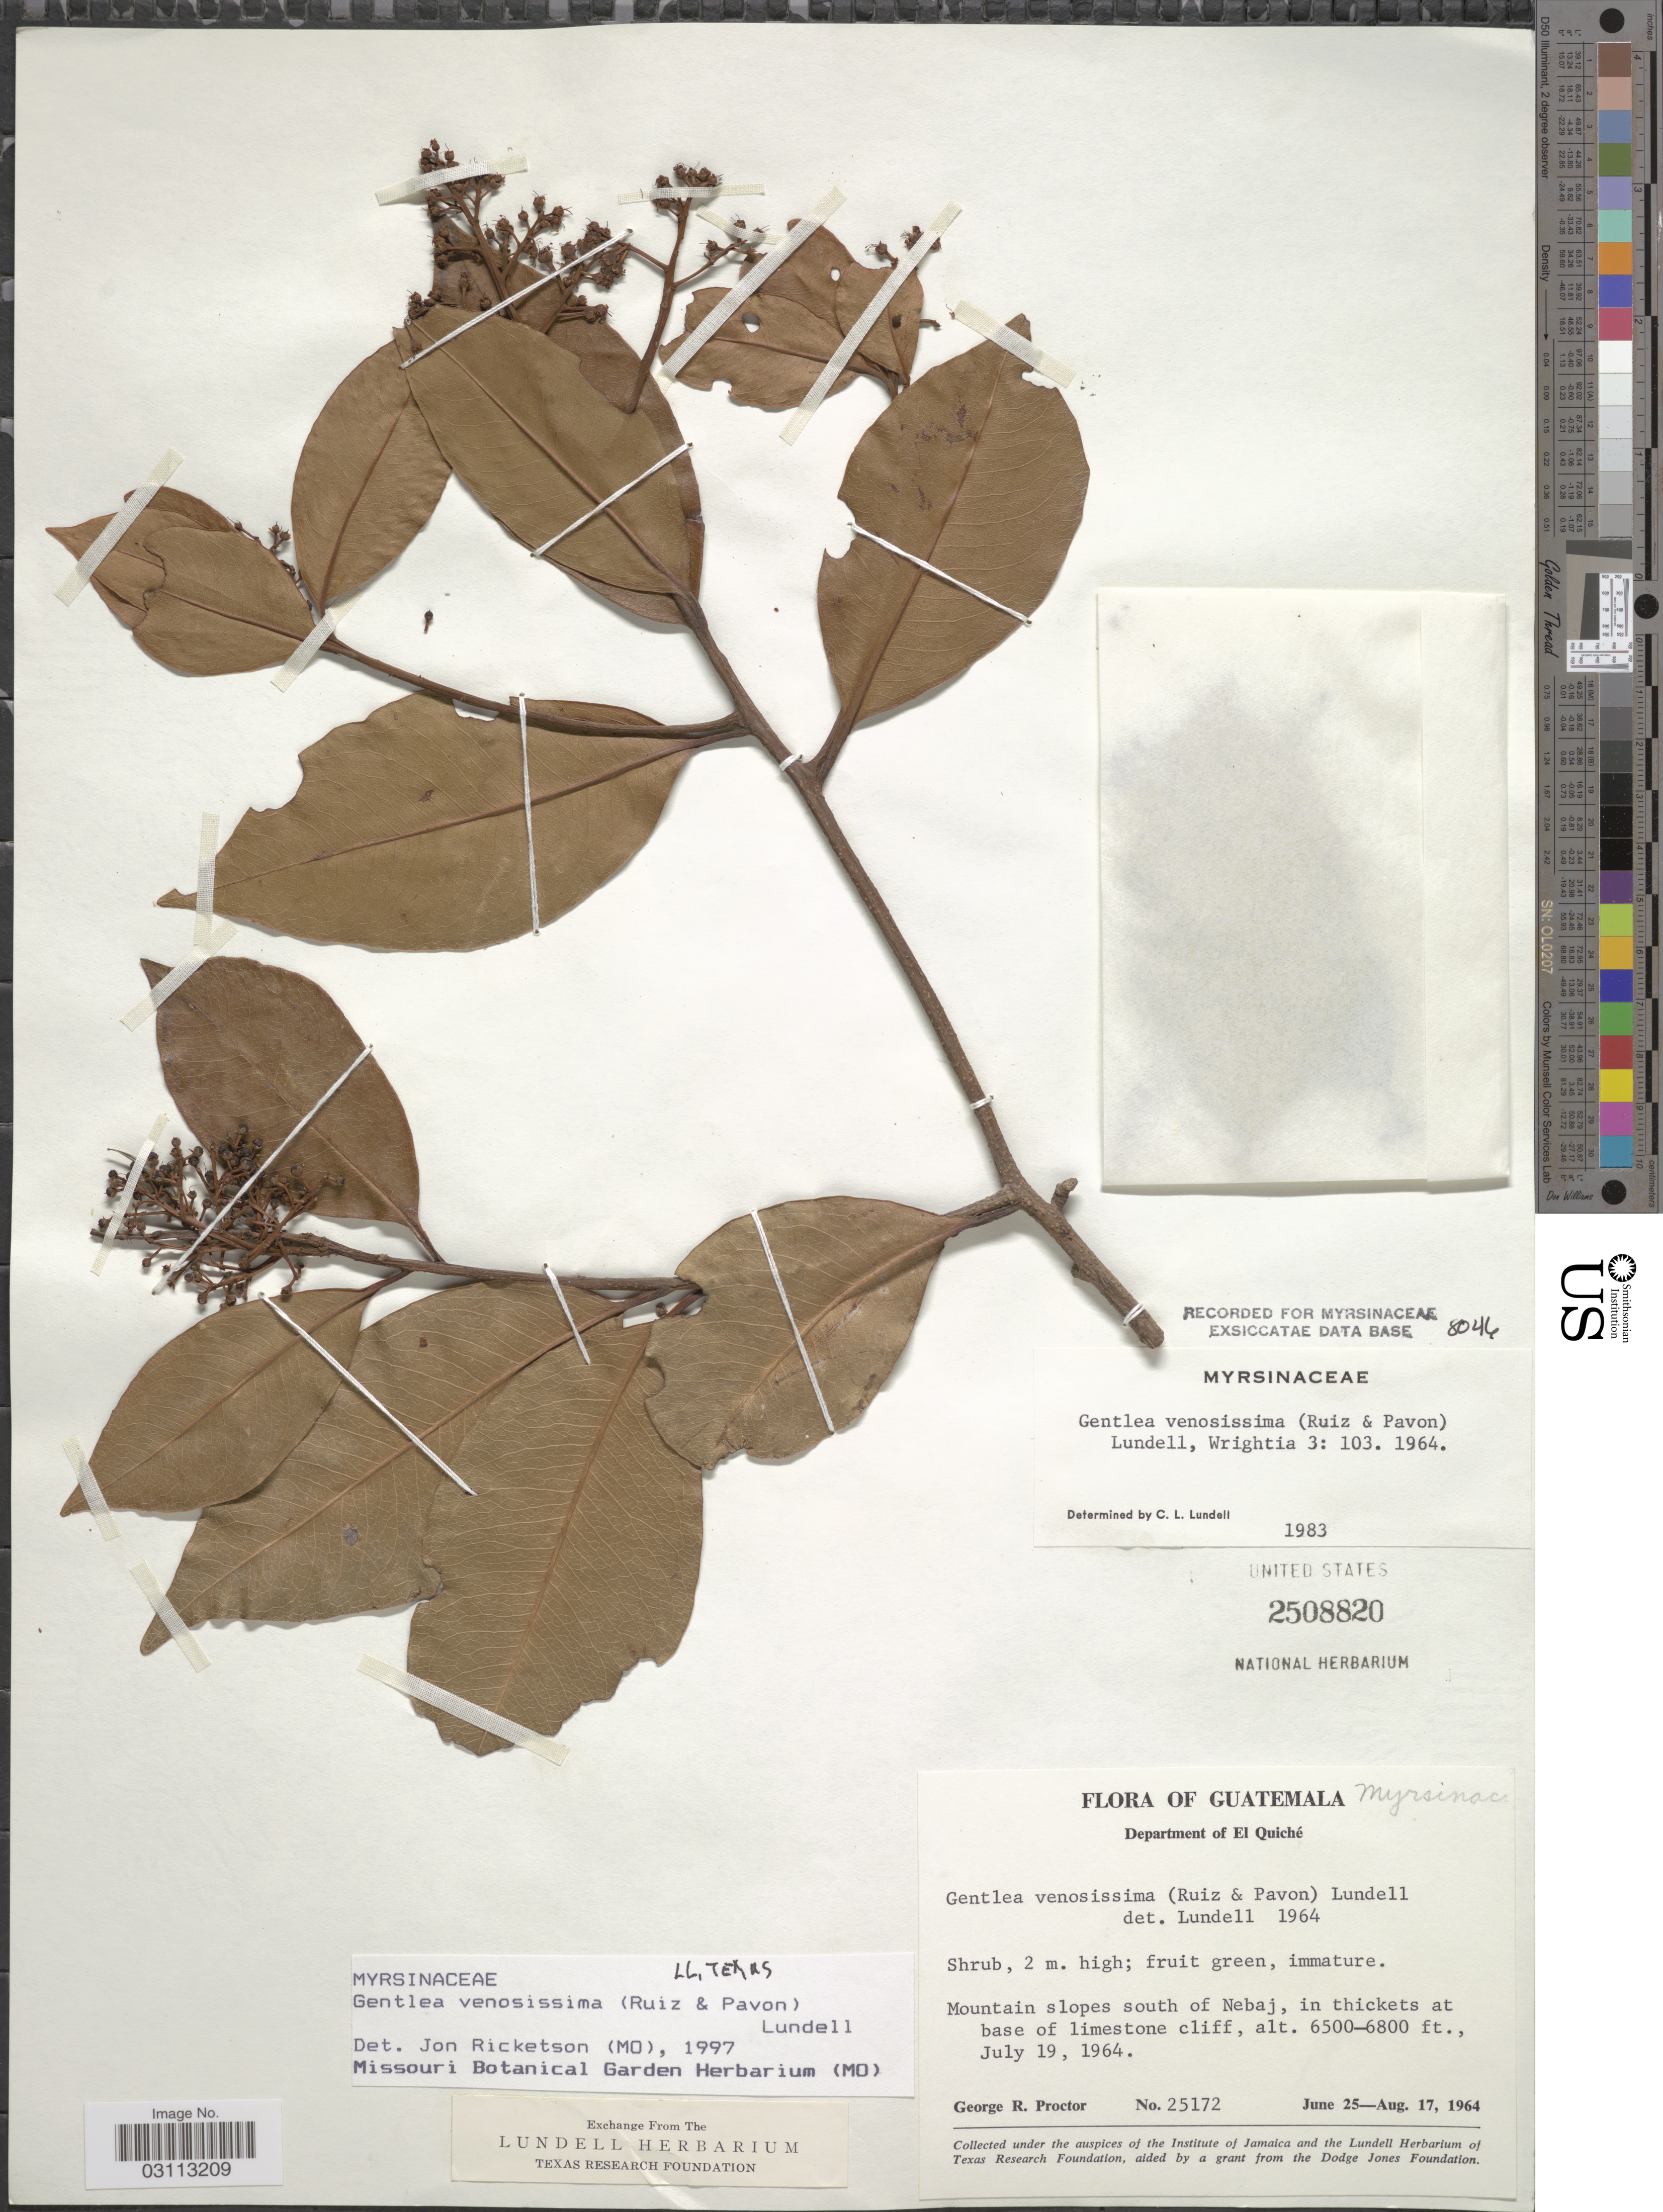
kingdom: Plantae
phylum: Tracheophyta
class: Magnoliopsida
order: Ericales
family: Primulaceae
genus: Gentlea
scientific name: Gentlea venosissima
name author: (Ruiz & Pav.) Lundell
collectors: G. Proctor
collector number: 25172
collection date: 1964-07-19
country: Guatemala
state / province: El Quiché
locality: Department of El Quiché. Mountain slopes south of Nebaj, in thickets at base of limestone cliff.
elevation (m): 1981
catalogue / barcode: US 2508820